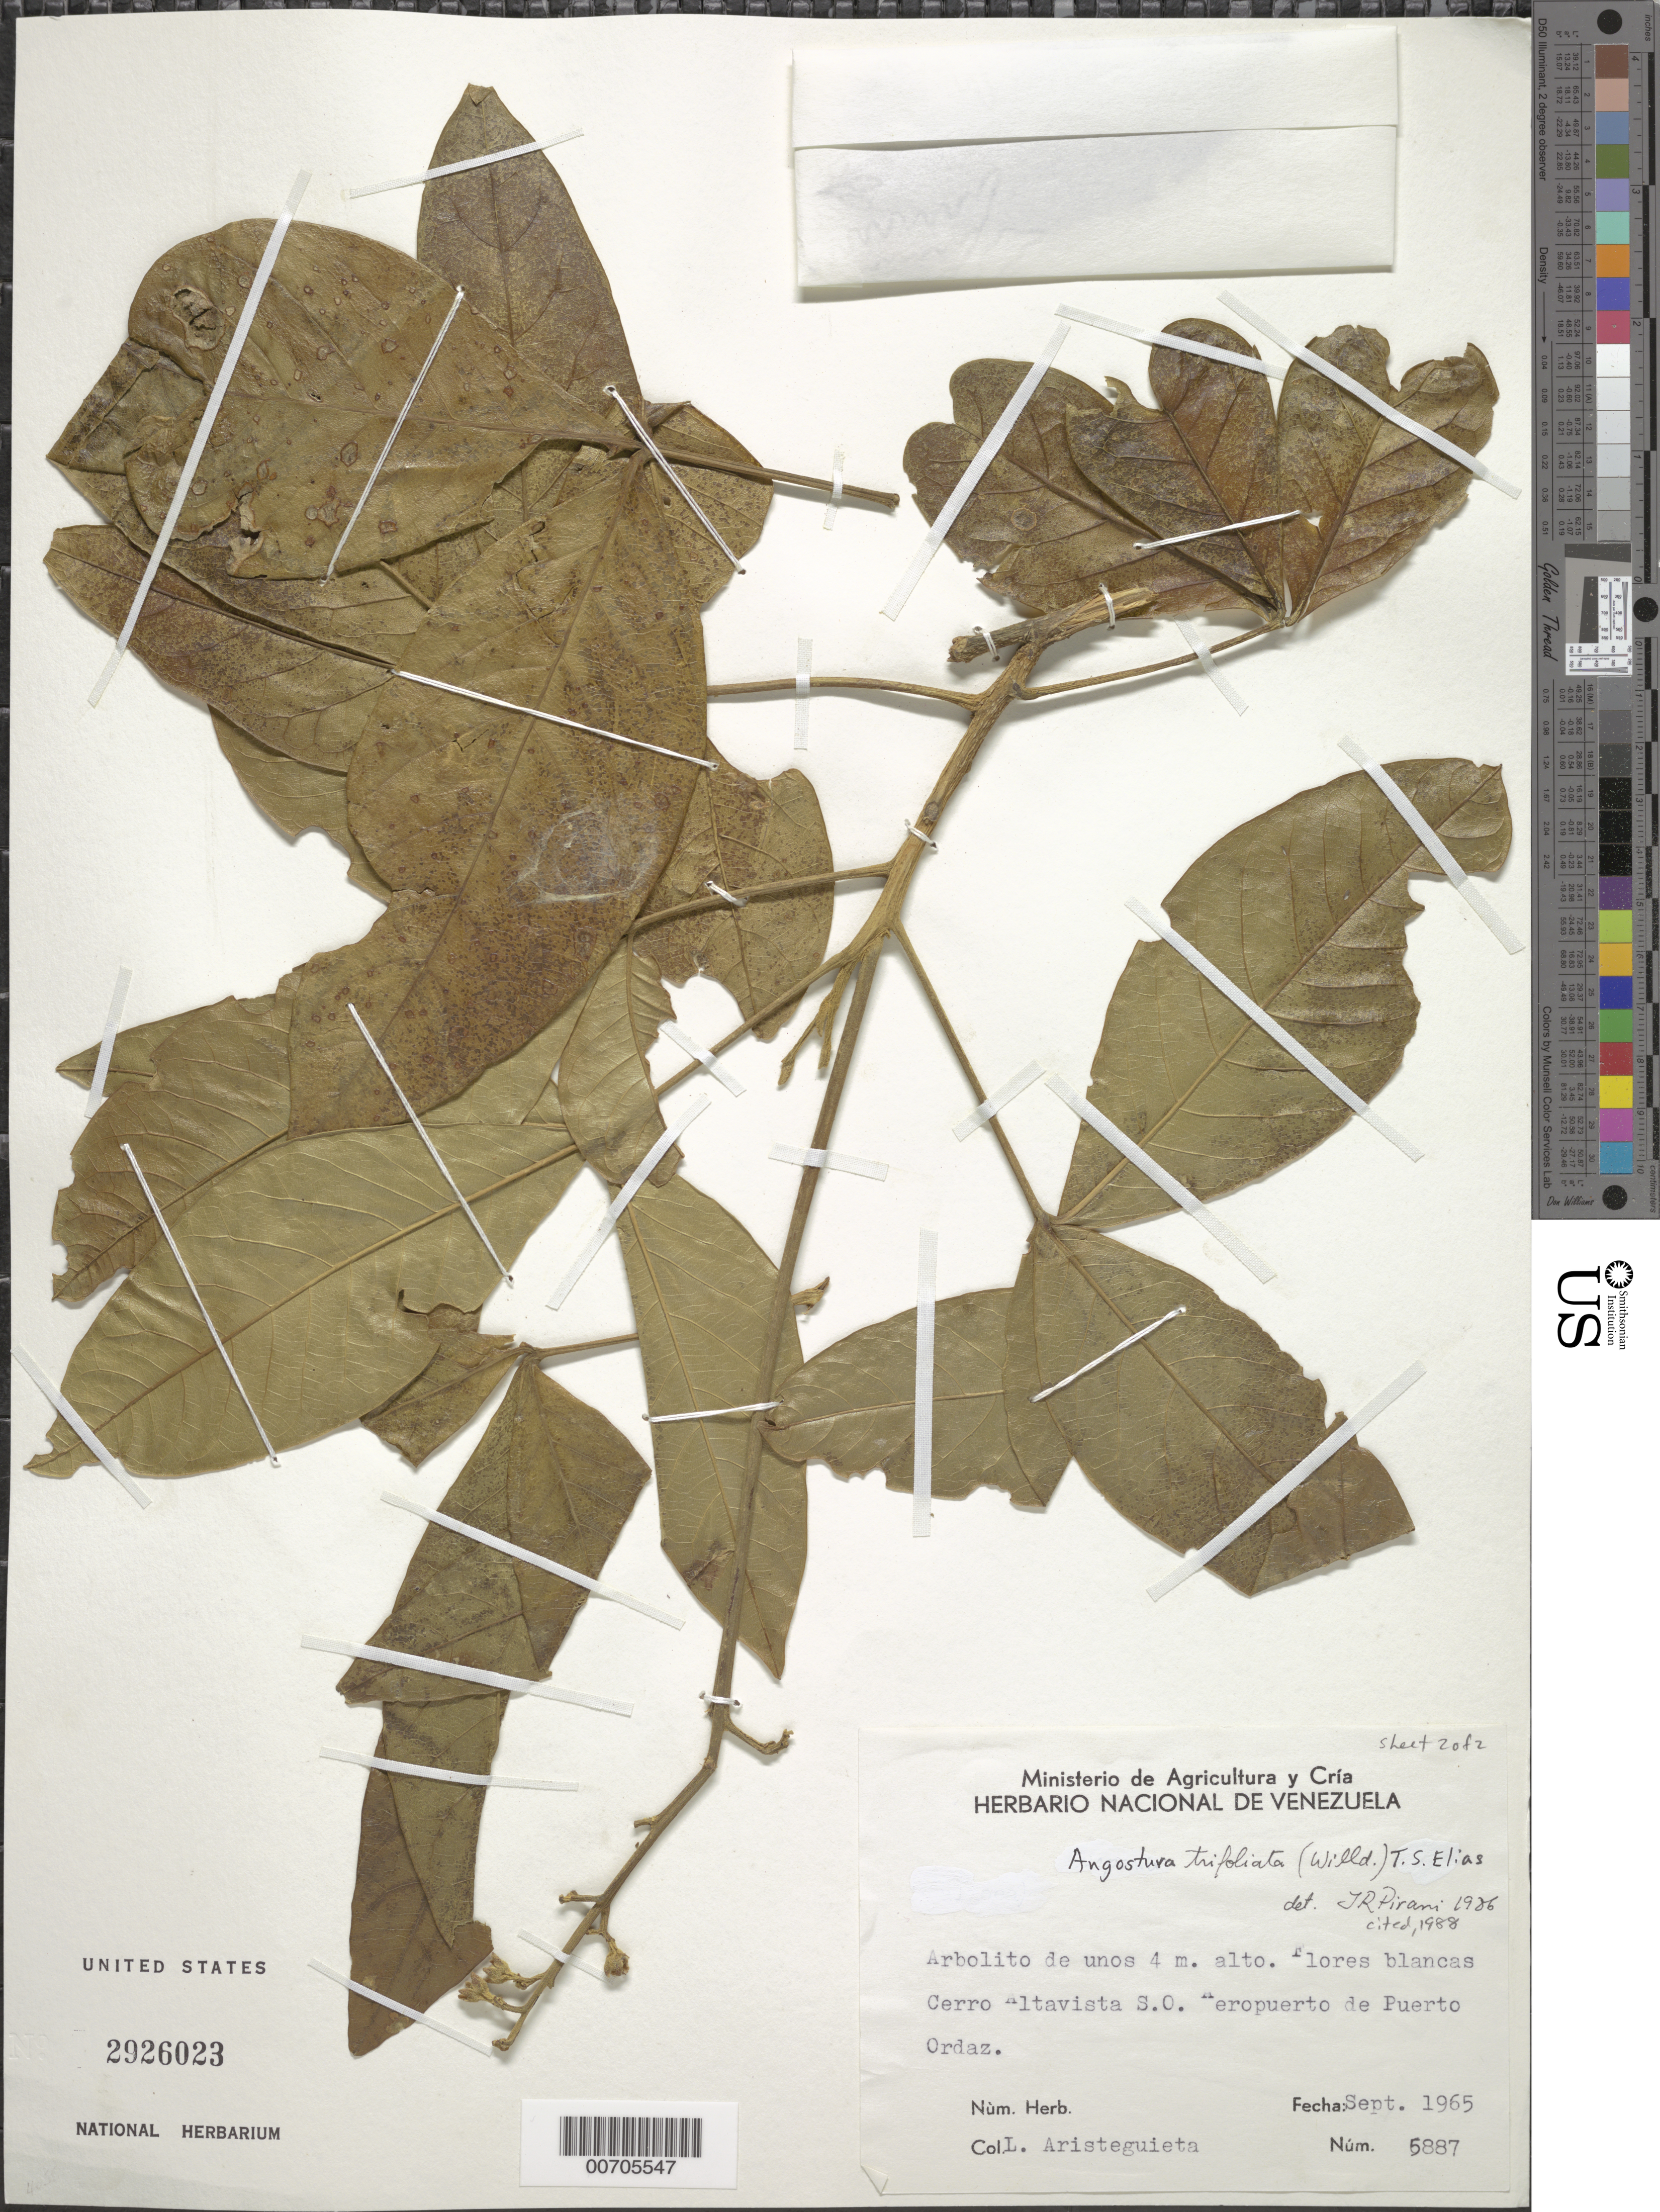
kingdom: Plantae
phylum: Tracheophyta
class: Magnoliopsida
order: Sapindales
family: Rutaceae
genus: Angostura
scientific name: Angostura trifoliata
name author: (Willd.) T.S. Elias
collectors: L. Aristeguieta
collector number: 5887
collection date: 1965-09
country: Venezuela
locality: Cerro Altavista S. O. Aeropuerto de Puerto Ordaz.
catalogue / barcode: US 2926023